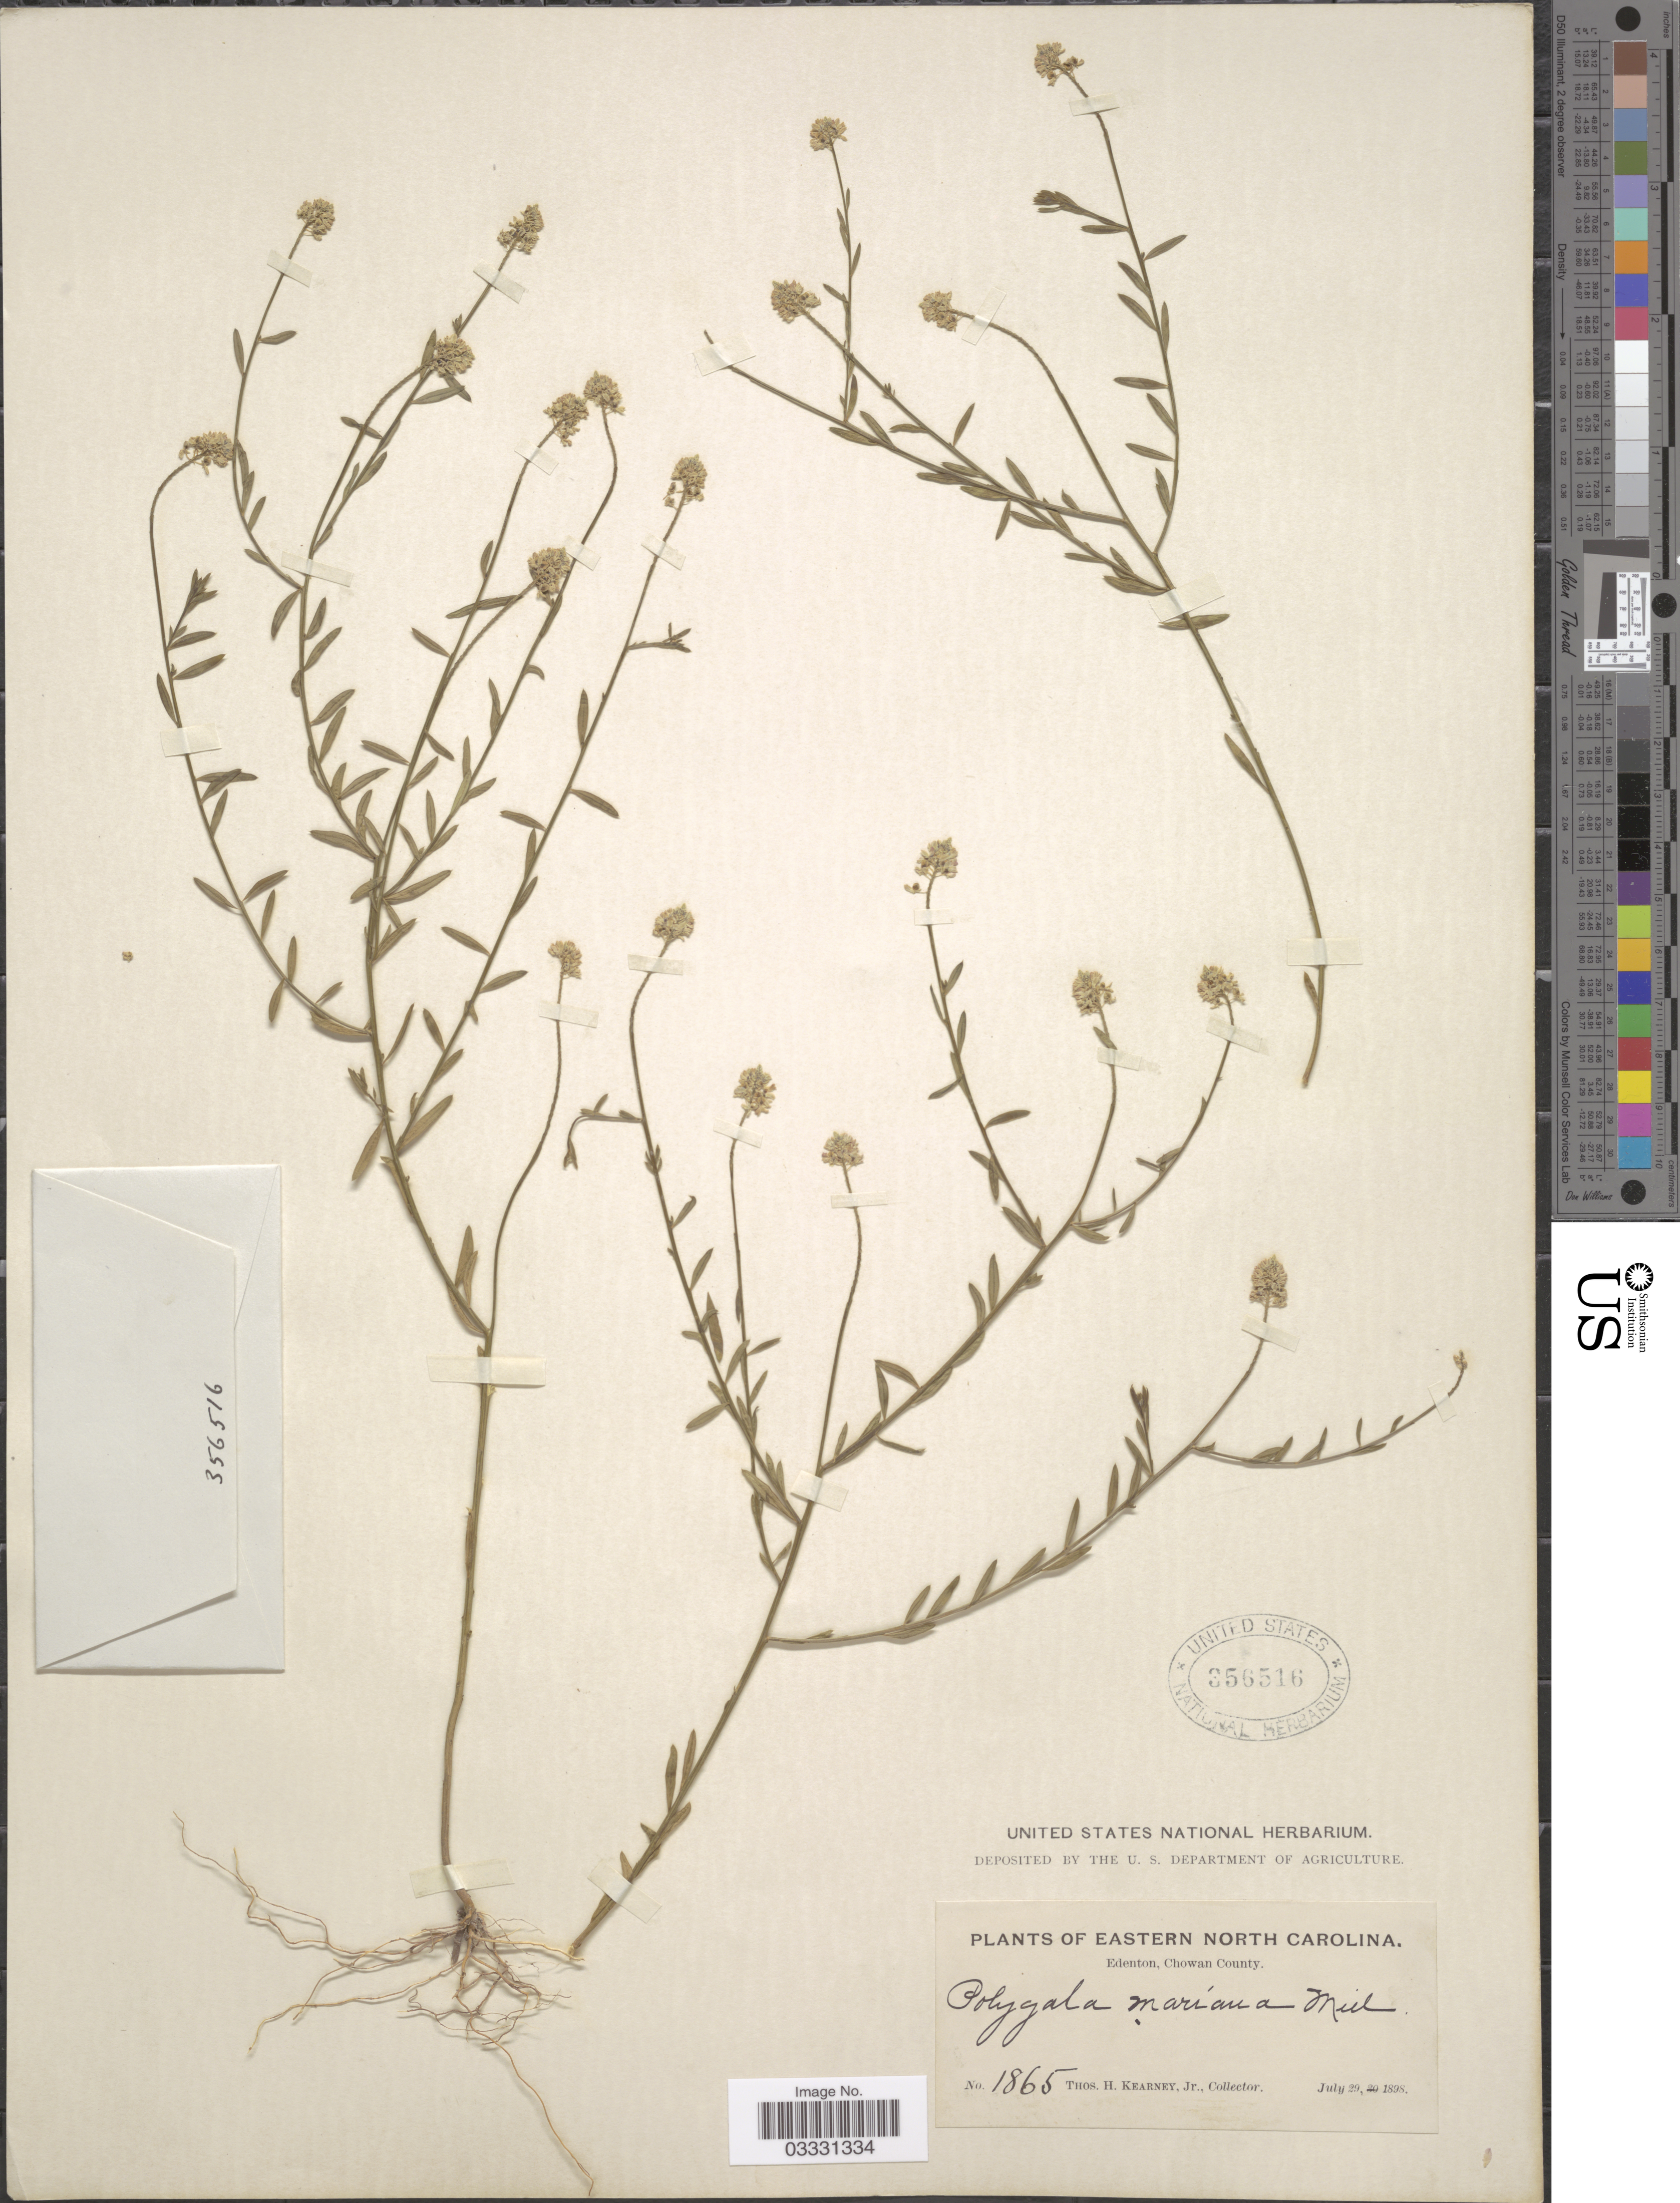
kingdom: Plantae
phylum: Tracheophyta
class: Magnoliopsida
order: Fabales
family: Polygalaceae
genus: Polygala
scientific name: Polygala mariana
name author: Mill.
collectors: T. H. Kearney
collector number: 1865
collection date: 1898-07-29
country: United States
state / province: North Carolina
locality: Eastern North Carolina. Edenton, Chowan County.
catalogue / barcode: US 356516